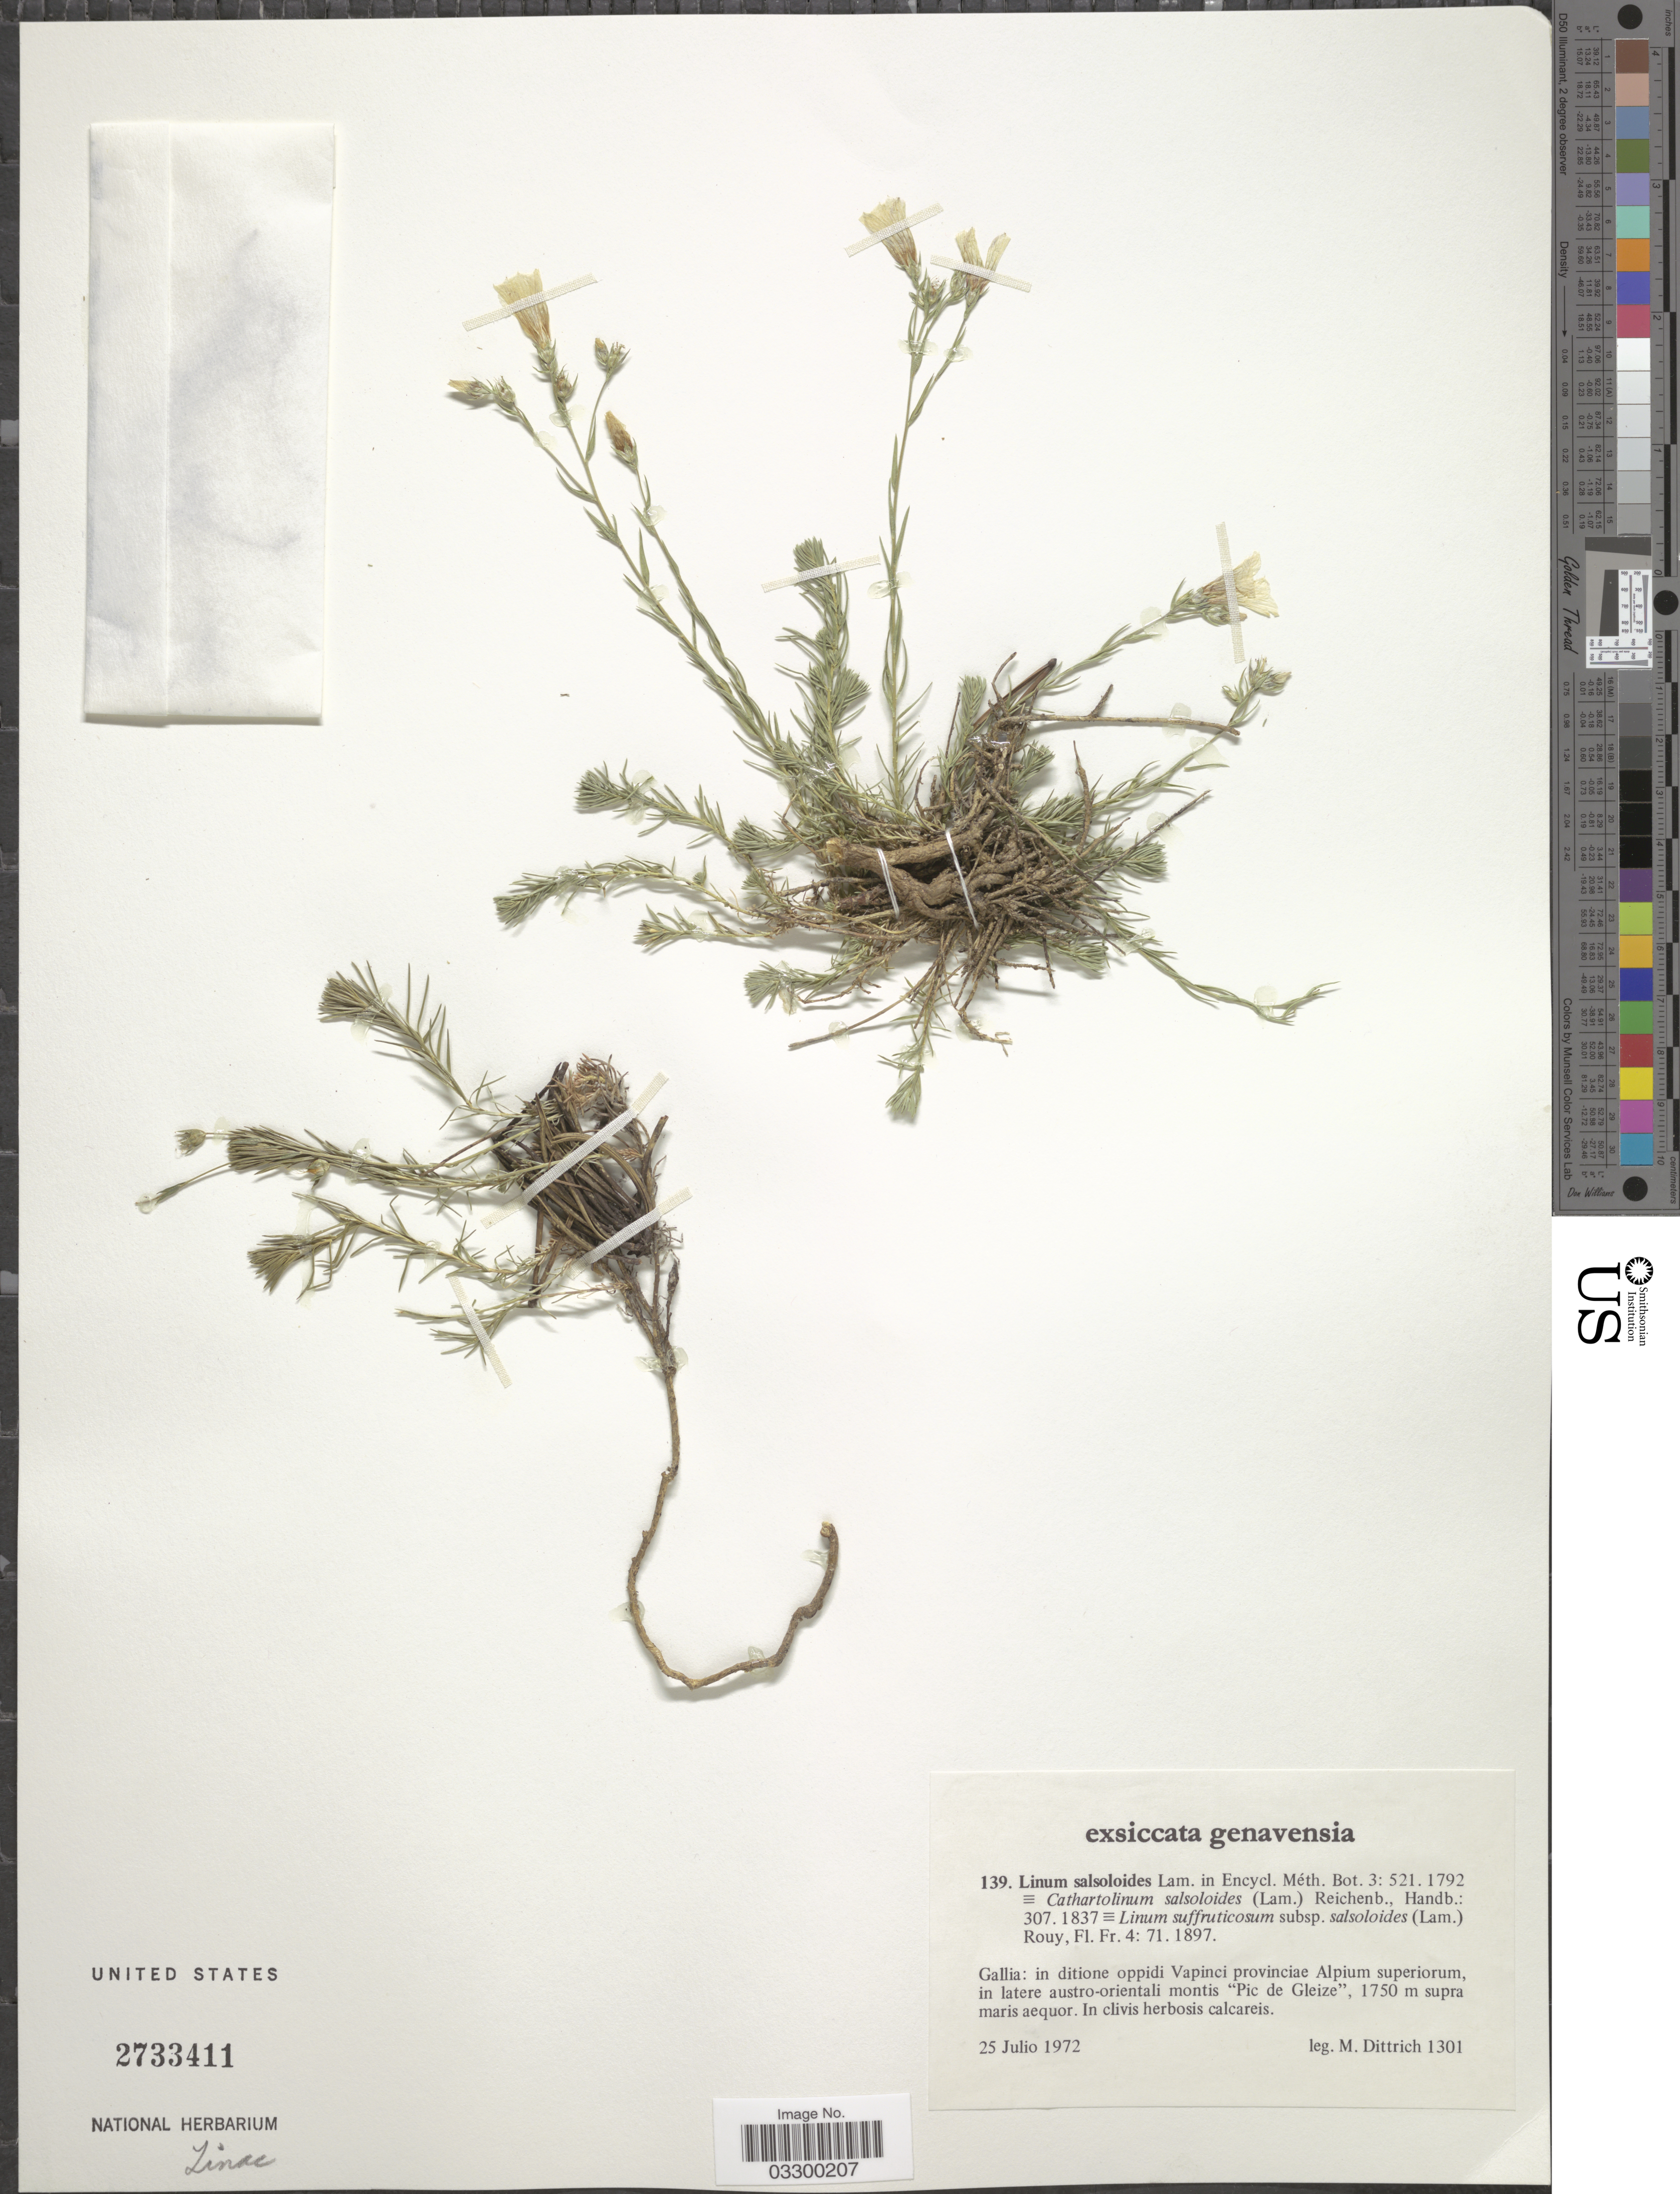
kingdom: Plantae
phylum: Tracheophyta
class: Magnoliopsida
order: Malpighiales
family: Linaceae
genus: Linum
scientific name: Linum salsoloides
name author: Lam.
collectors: M. Dittrich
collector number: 1301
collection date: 1972-07-25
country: France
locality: Gallia: In ditione Vapinci provinciae Alpium superiorum, in latere austro-orientali montis "Pic de Gleize".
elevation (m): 1750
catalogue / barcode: US 2733411